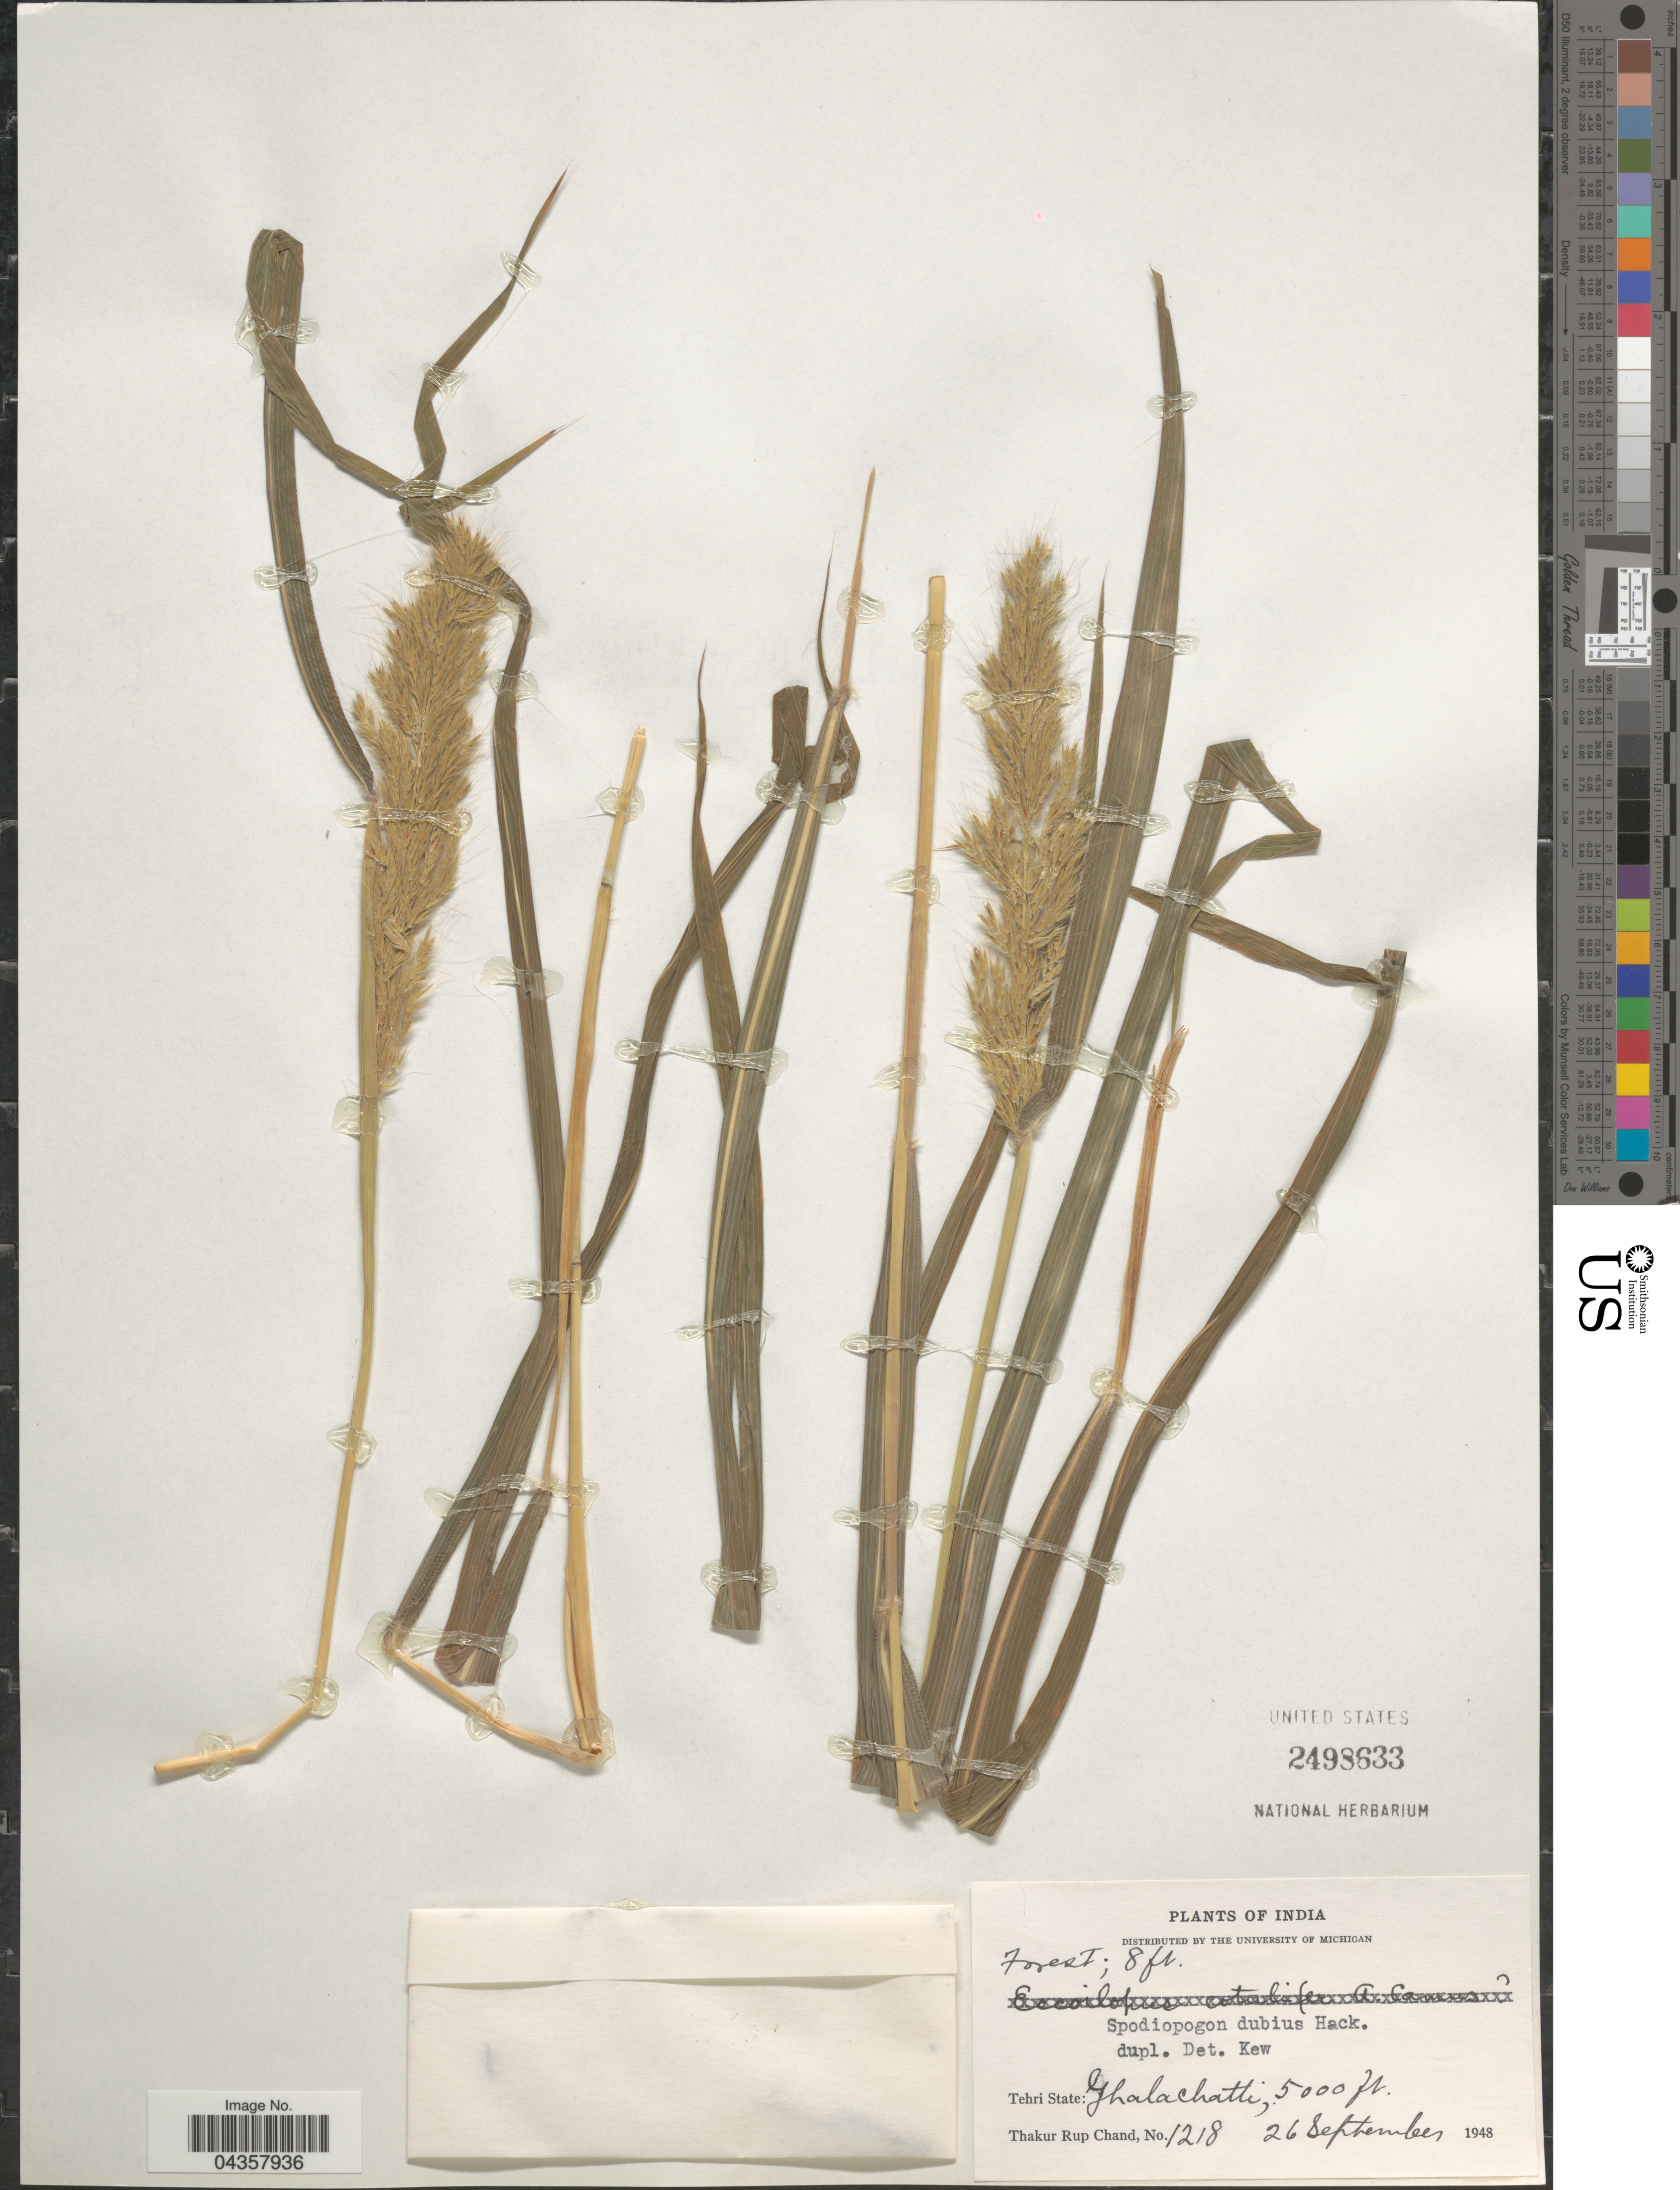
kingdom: Plantae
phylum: Tracheophyta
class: Liliopsida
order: Poales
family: Poaceae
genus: Spodiopogon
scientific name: Spodiopogon dubius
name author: Hack.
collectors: T. R. Chand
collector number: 1218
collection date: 1948-09-26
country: India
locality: Tehri State: Jhalachatti.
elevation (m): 1524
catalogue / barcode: US 2498633